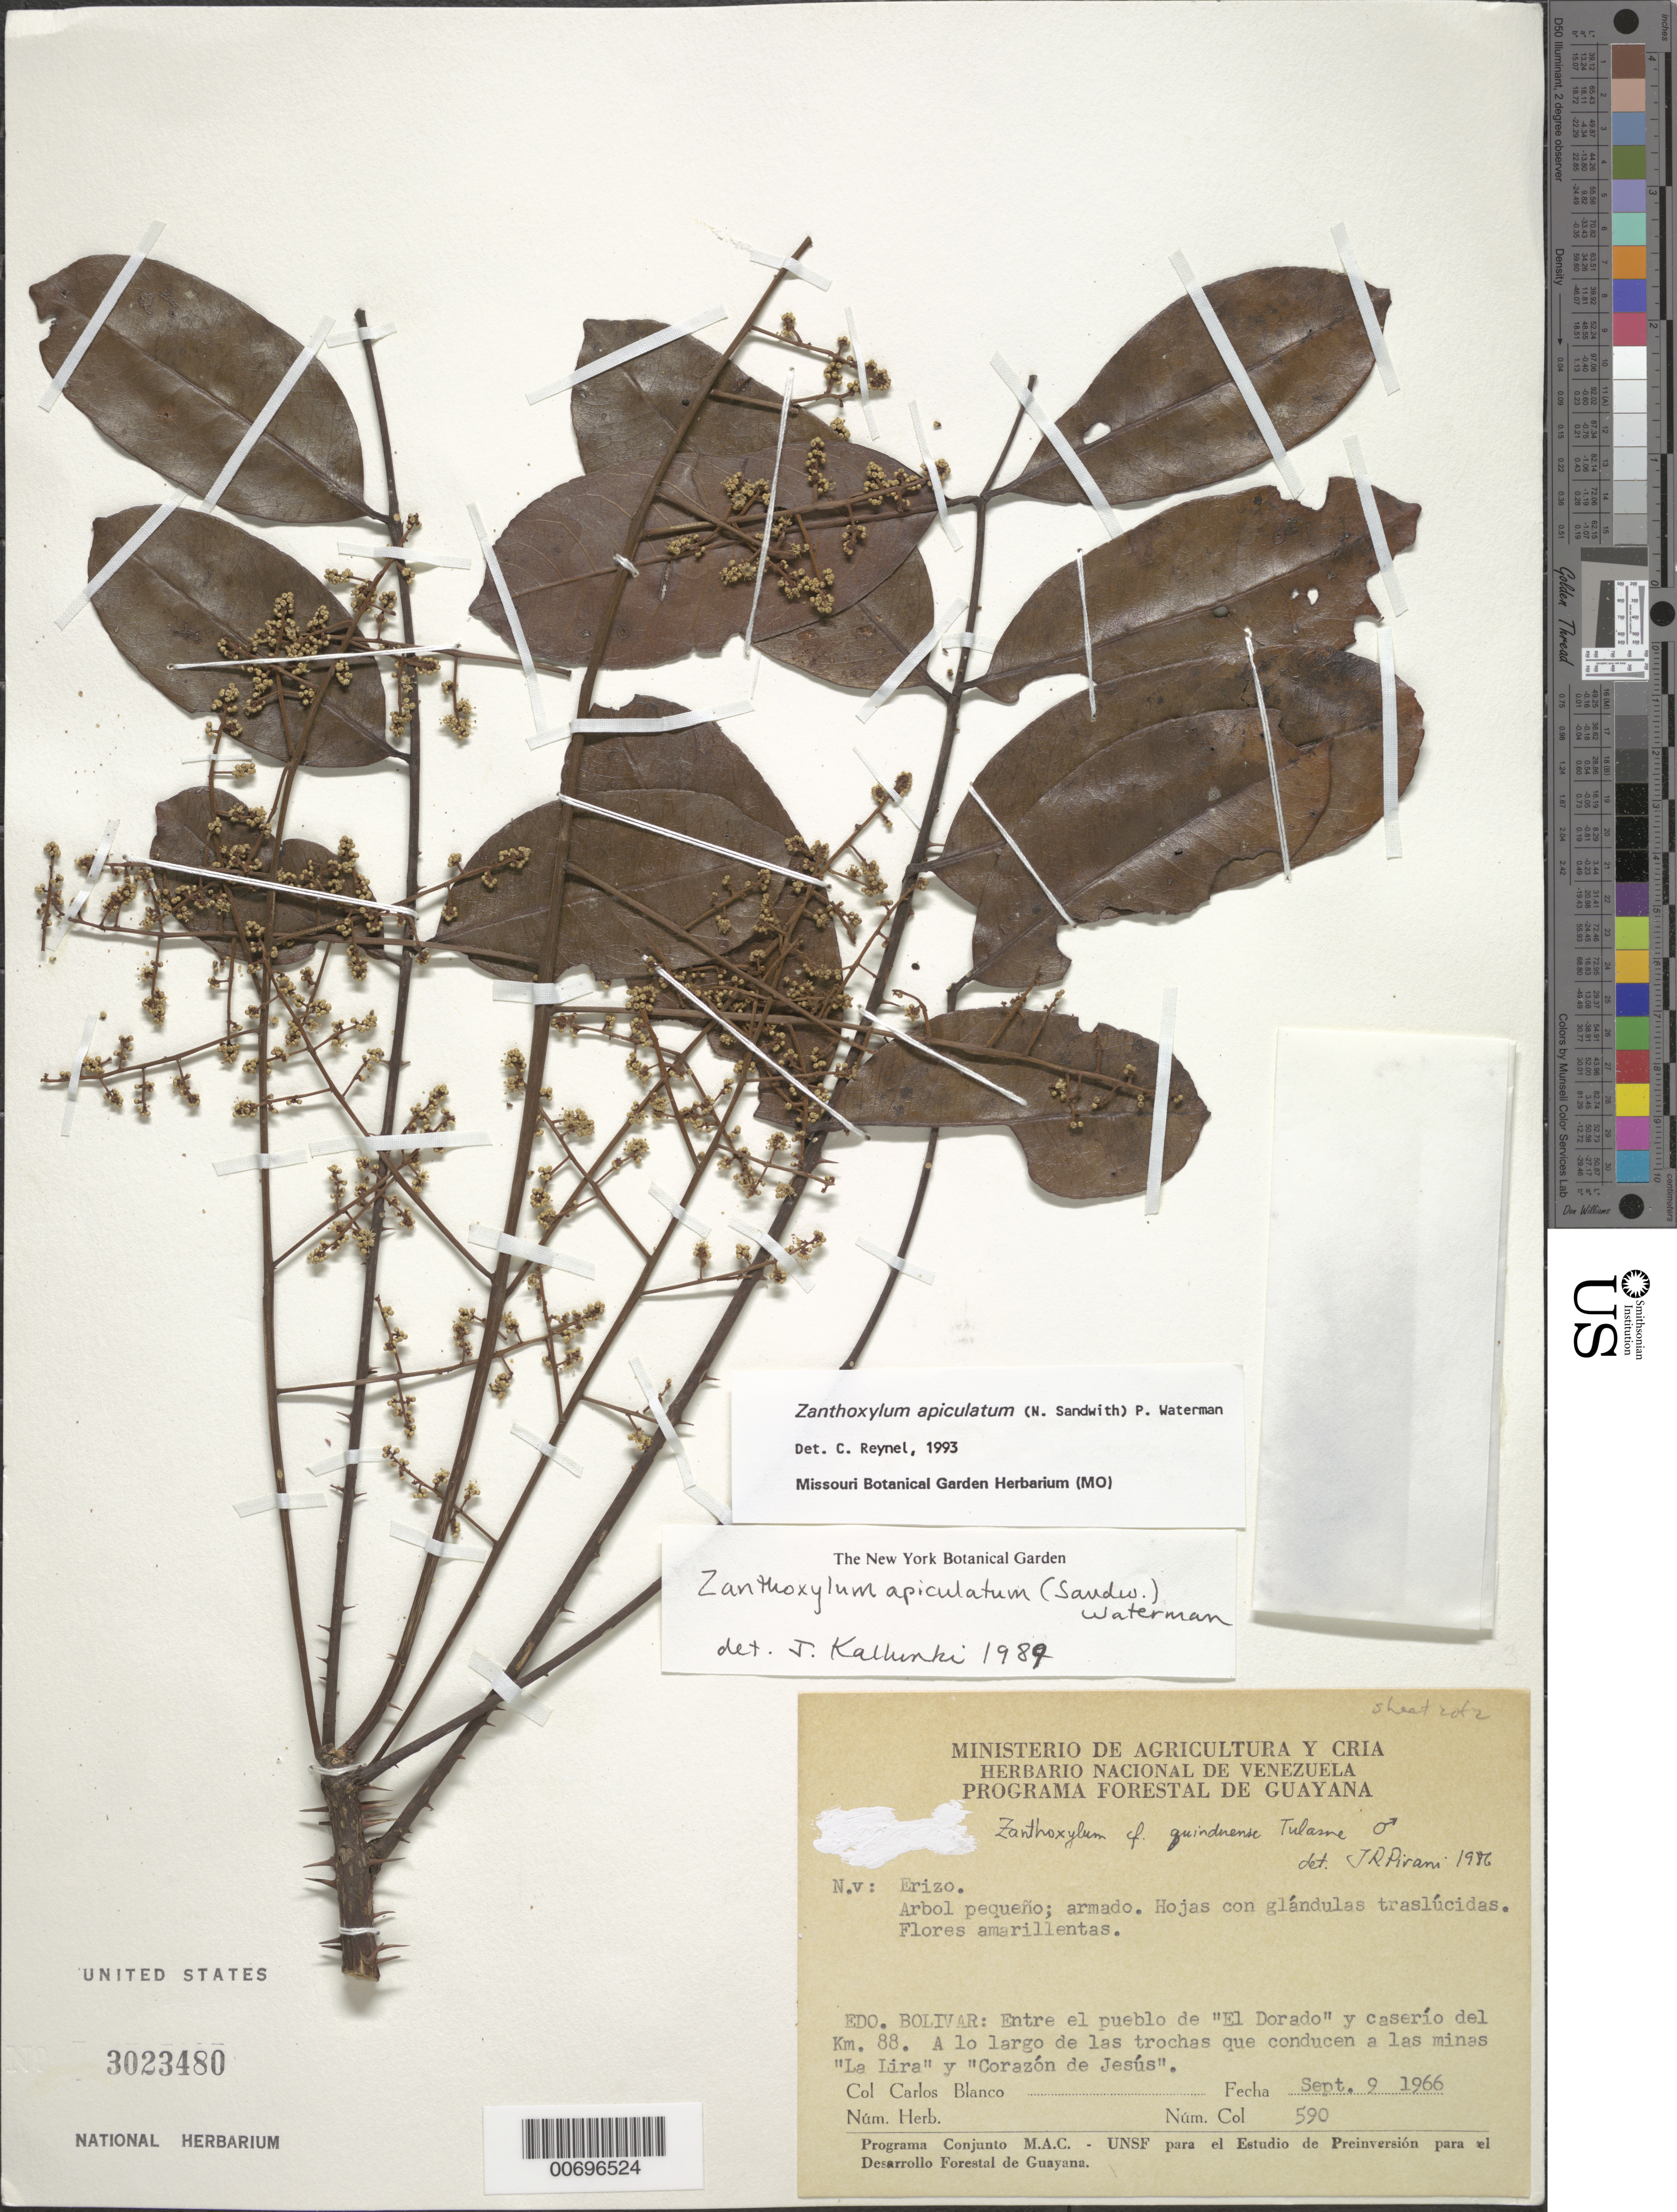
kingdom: Plantae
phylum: Tracheophyta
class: Magnoliopsida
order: Sapindales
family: Rutaceae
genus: Zanthoxylum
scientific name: Zanthoxylum apiculatum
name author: (Sandwith) P.G. Waterman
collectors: C. Blanco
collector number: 590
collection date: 1966-09-09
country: Venezuela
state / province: Bolivar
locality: Entre el pueblo de "El Dorado" y caserío del Km. 88. A lo largo de las trochas que conducen a las minas "La Lira" y "Corazón de Jesús".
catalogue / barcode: US 3023480